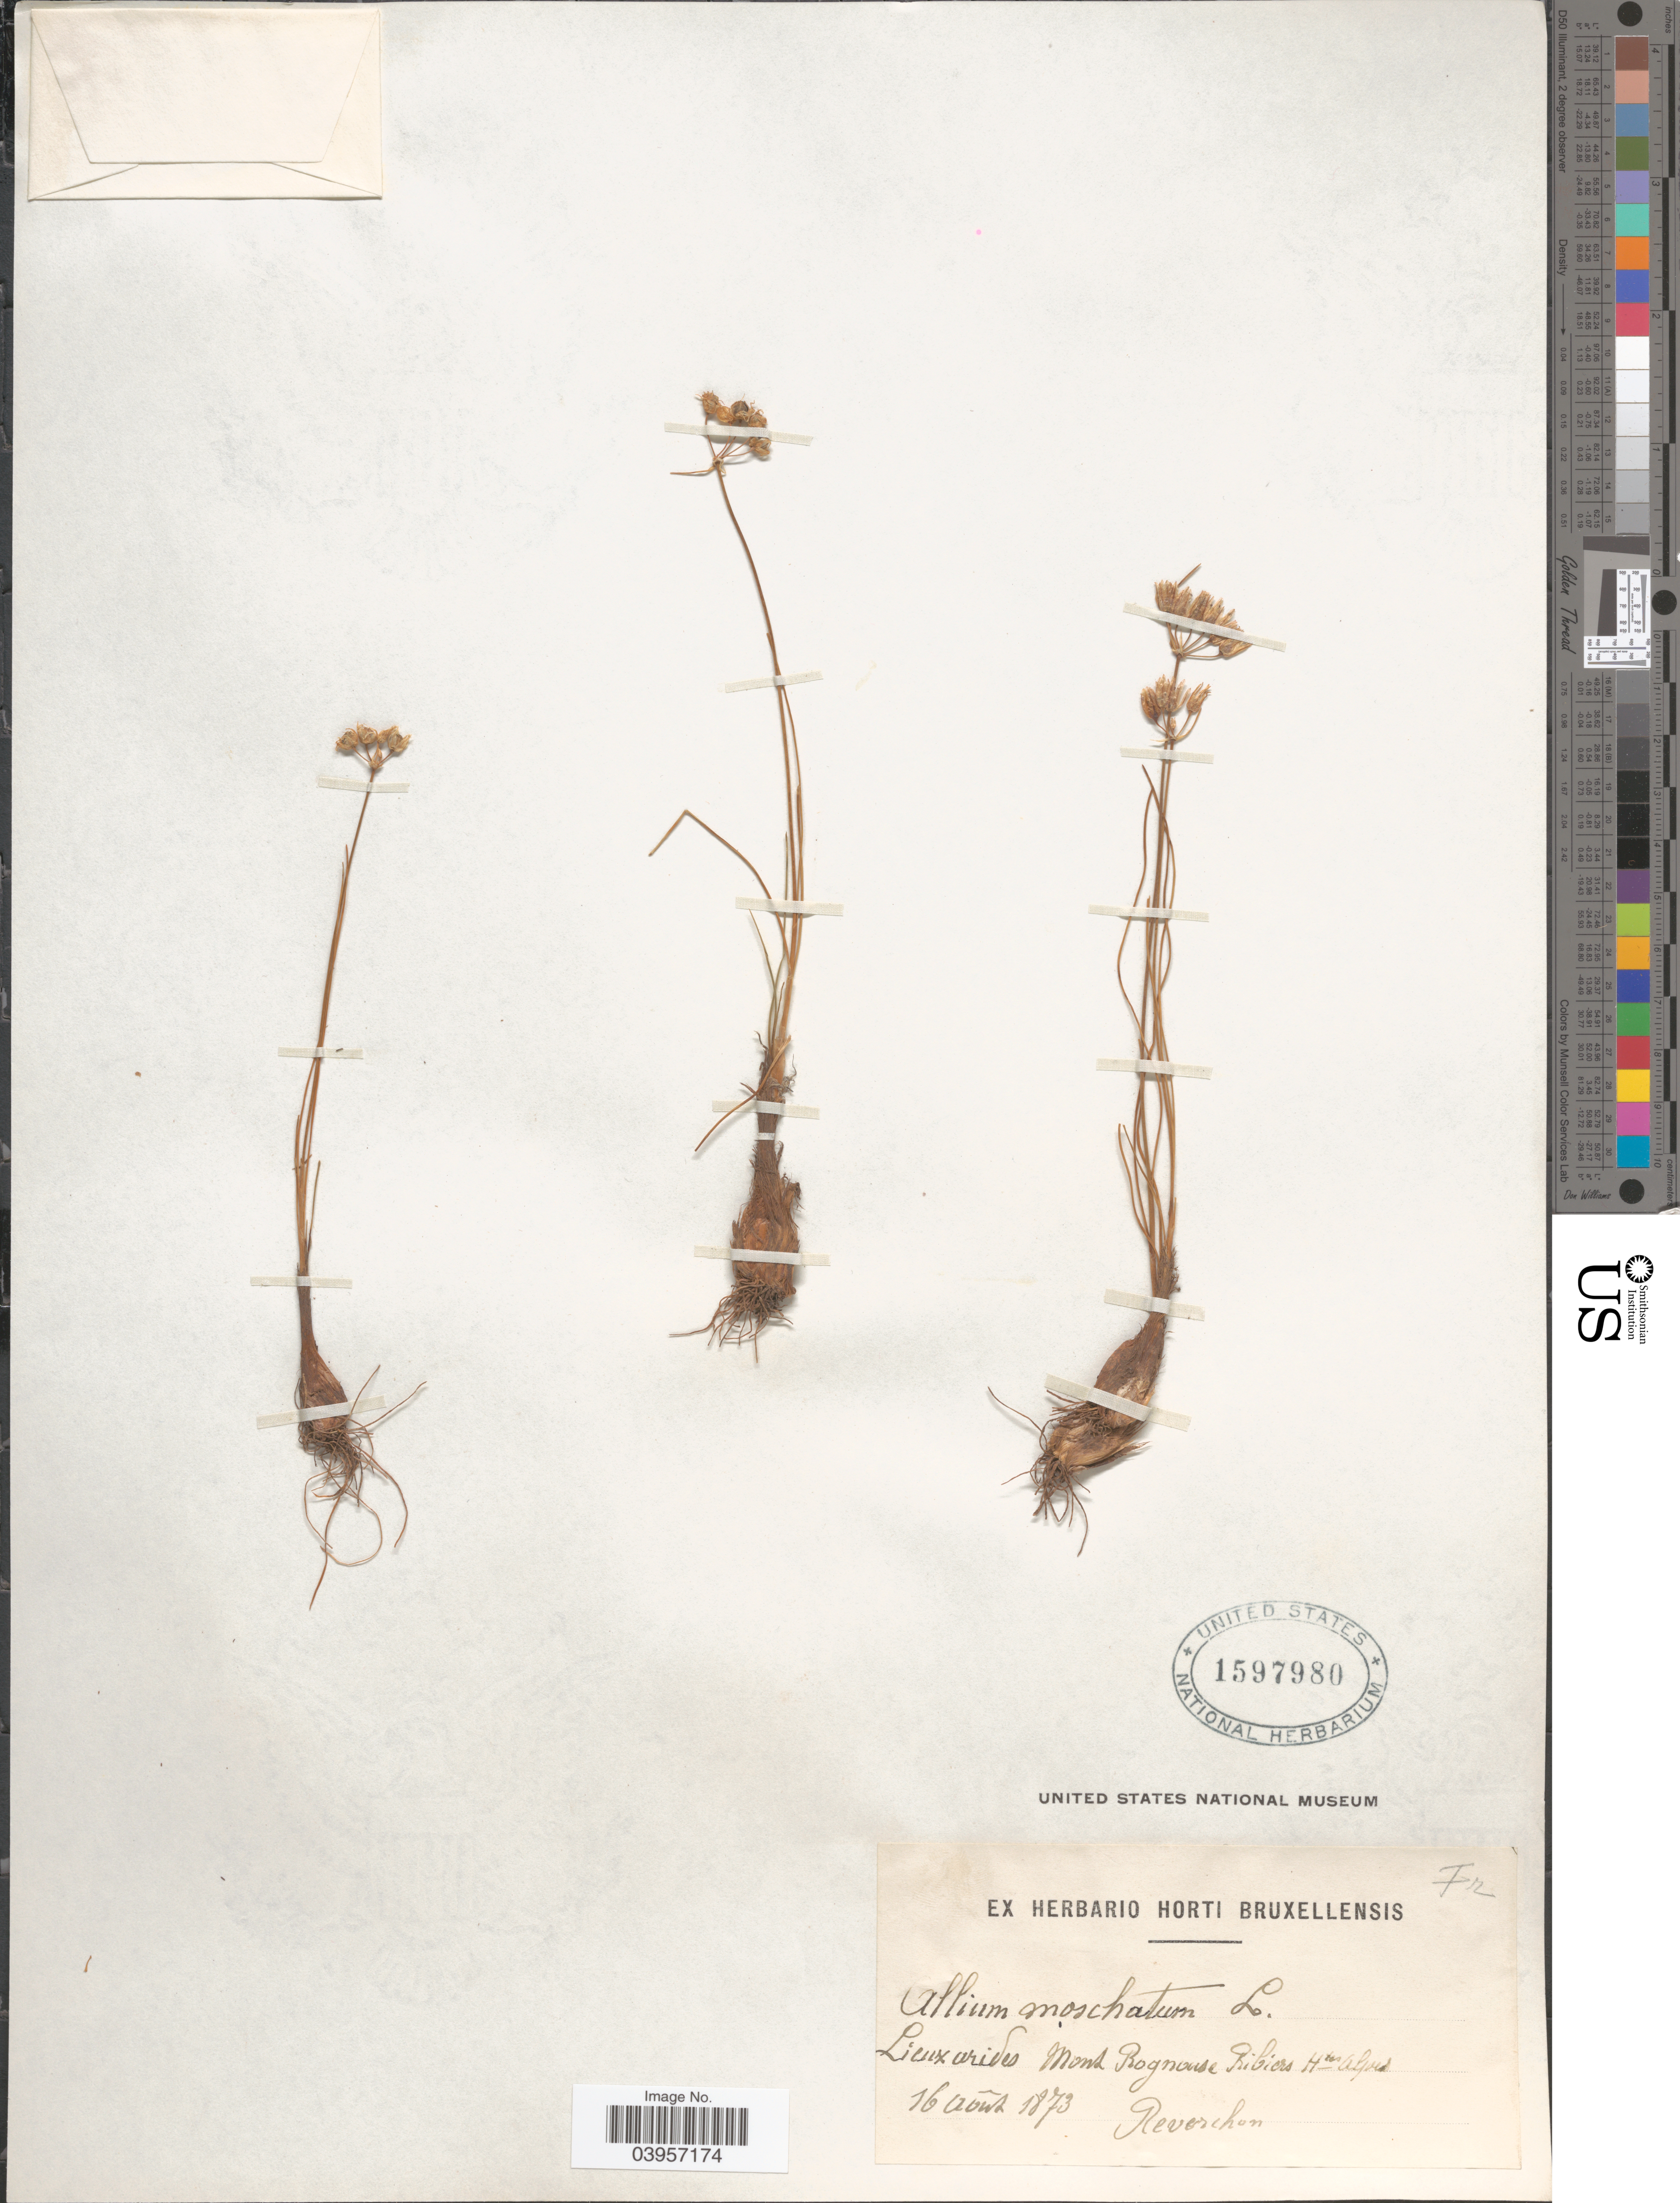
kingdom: Plantae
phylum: Tracheophyta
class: Liliopsida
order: Asparagales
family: Amaryllidaceae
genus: Allium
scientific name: Allium moschatum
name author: L.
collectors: -. Reverchon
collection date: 1873-08-16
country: France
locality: Lieux arides Mont Rognouse Ribiers Htes Alpes.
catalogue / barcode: US 1597980